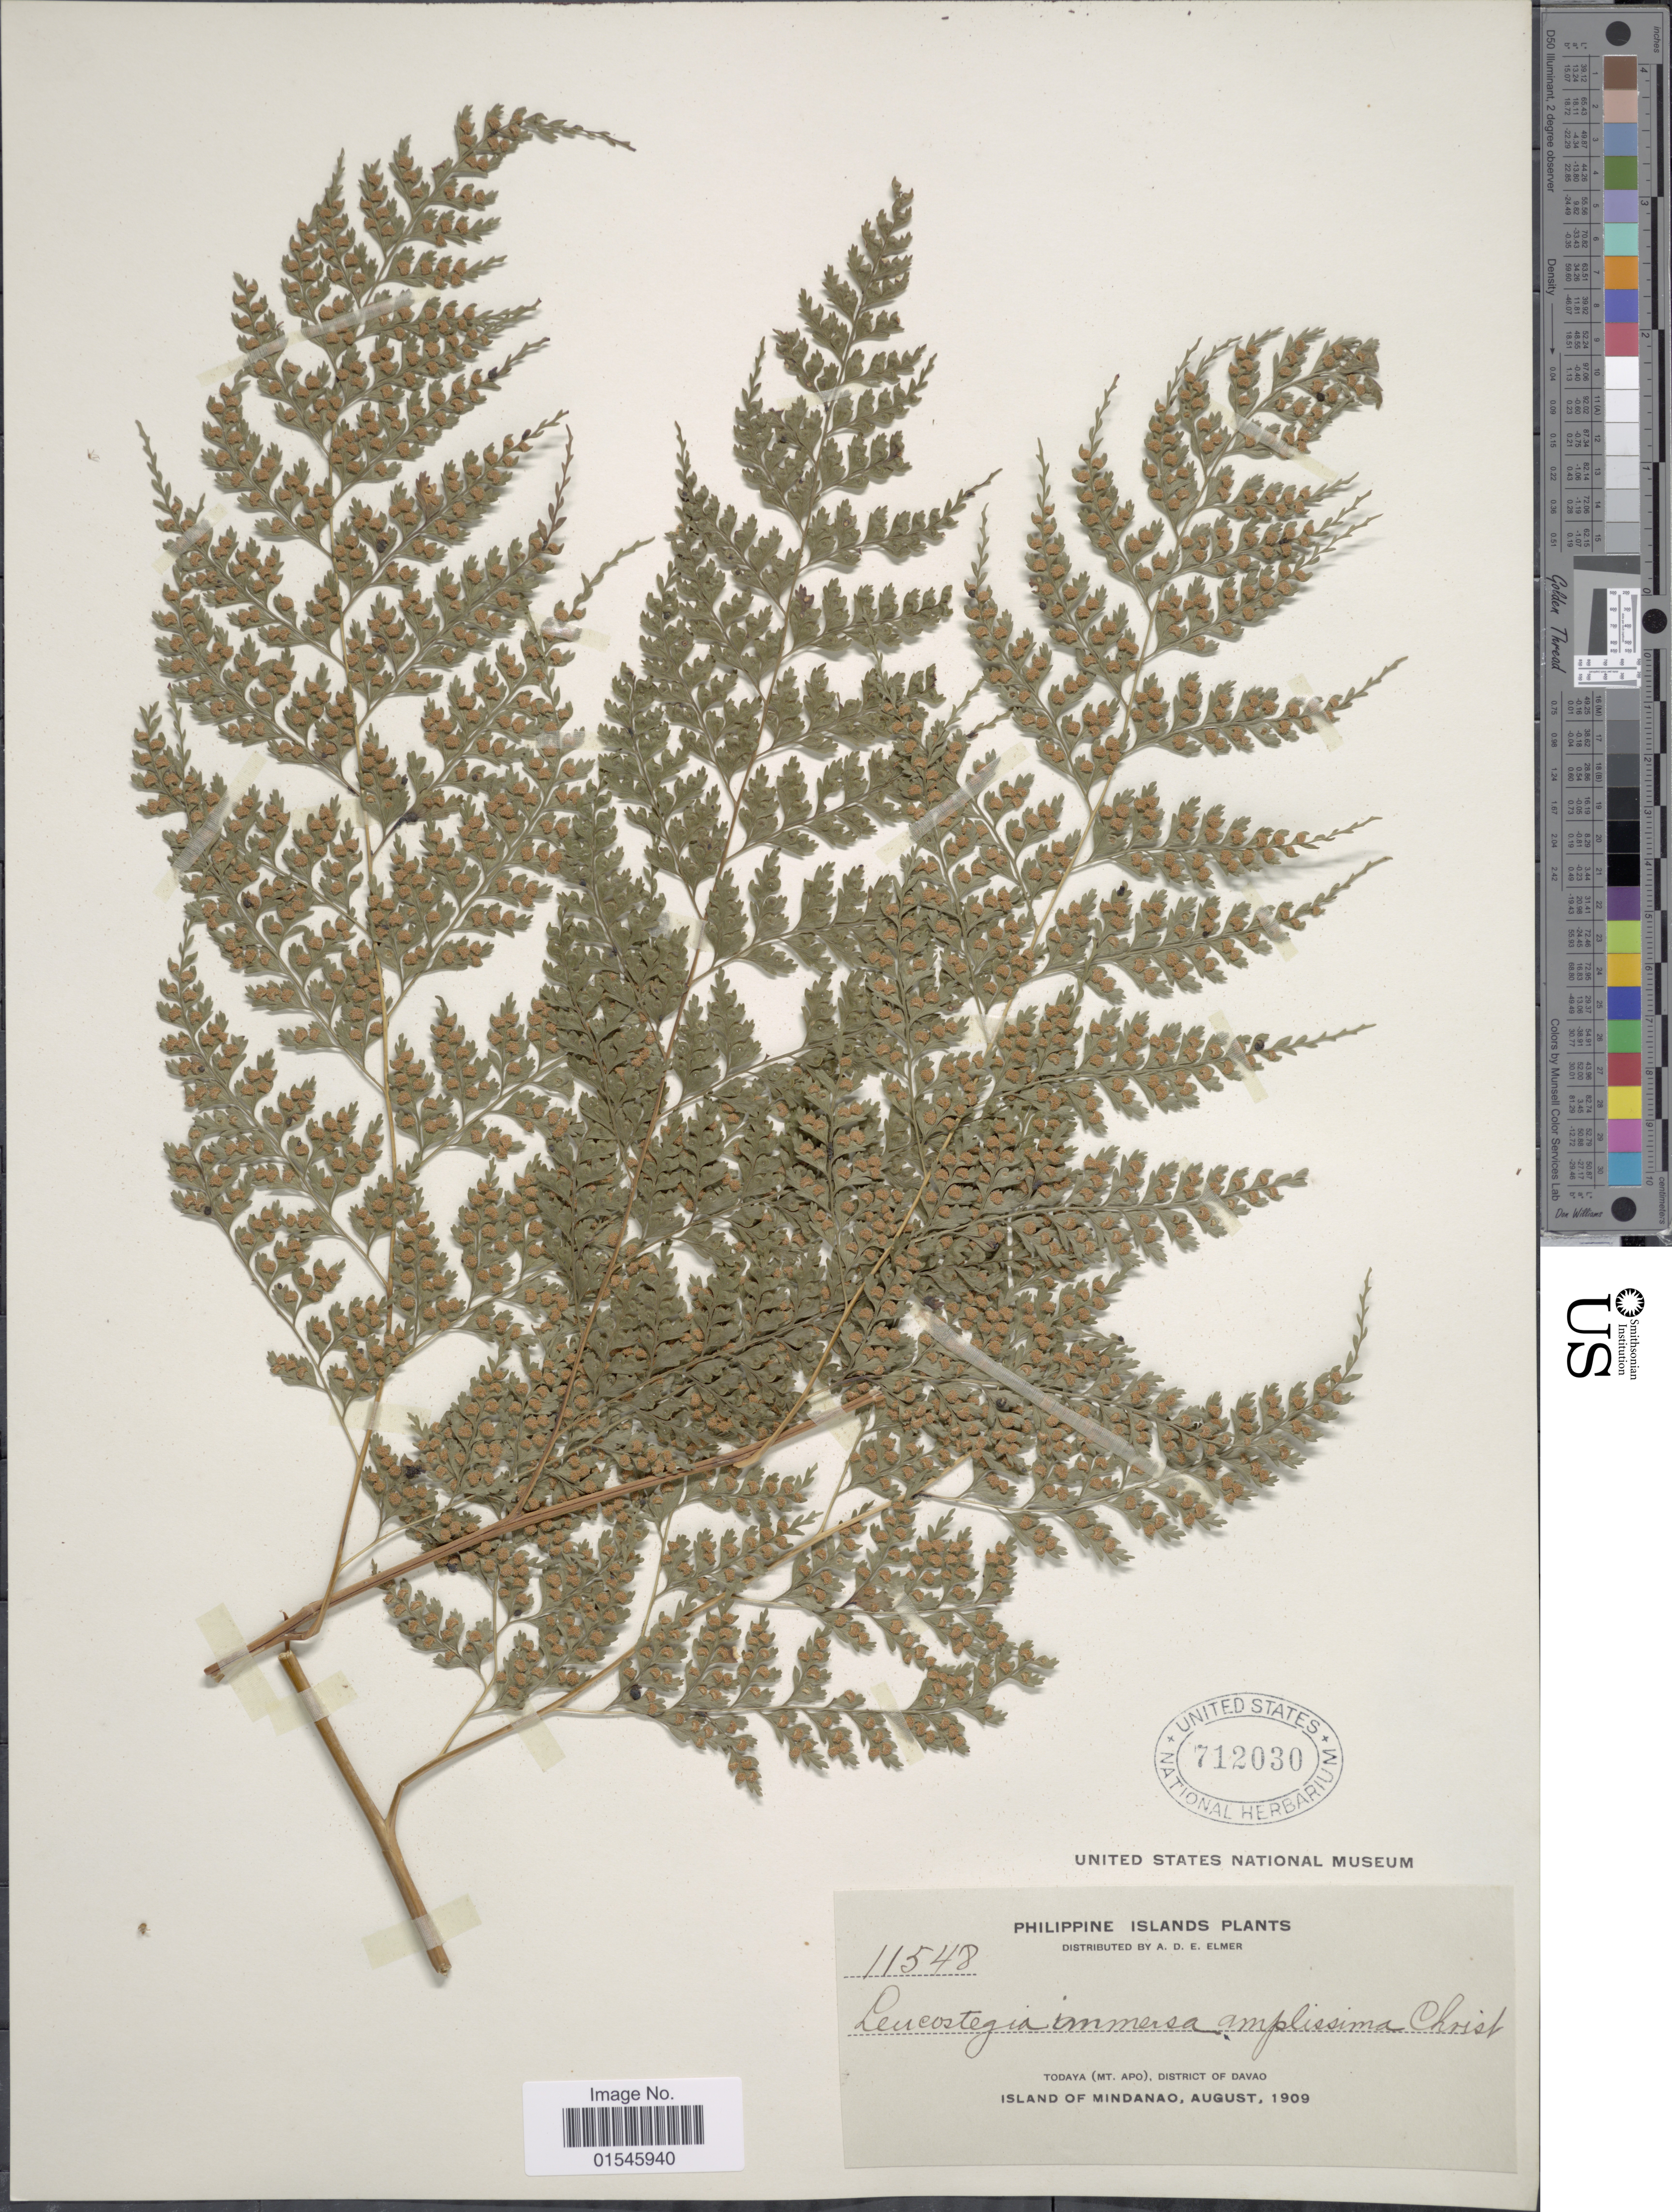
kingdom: Plantae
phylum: Tracheophyta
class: Polypodiopsida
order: Polypodiales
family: Hypodematiaceae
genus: Leucostegia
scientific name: Leucostegia truncata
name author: (D. Don) Fraser-Jenk.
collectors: A. D. E. Elmer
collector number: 11548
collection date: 1909-08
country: Philippines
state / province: Davao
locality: Philippine Islands, Todaya (Mt. Apo), District of Davao, Island of Mindanao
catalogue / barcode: US 712030